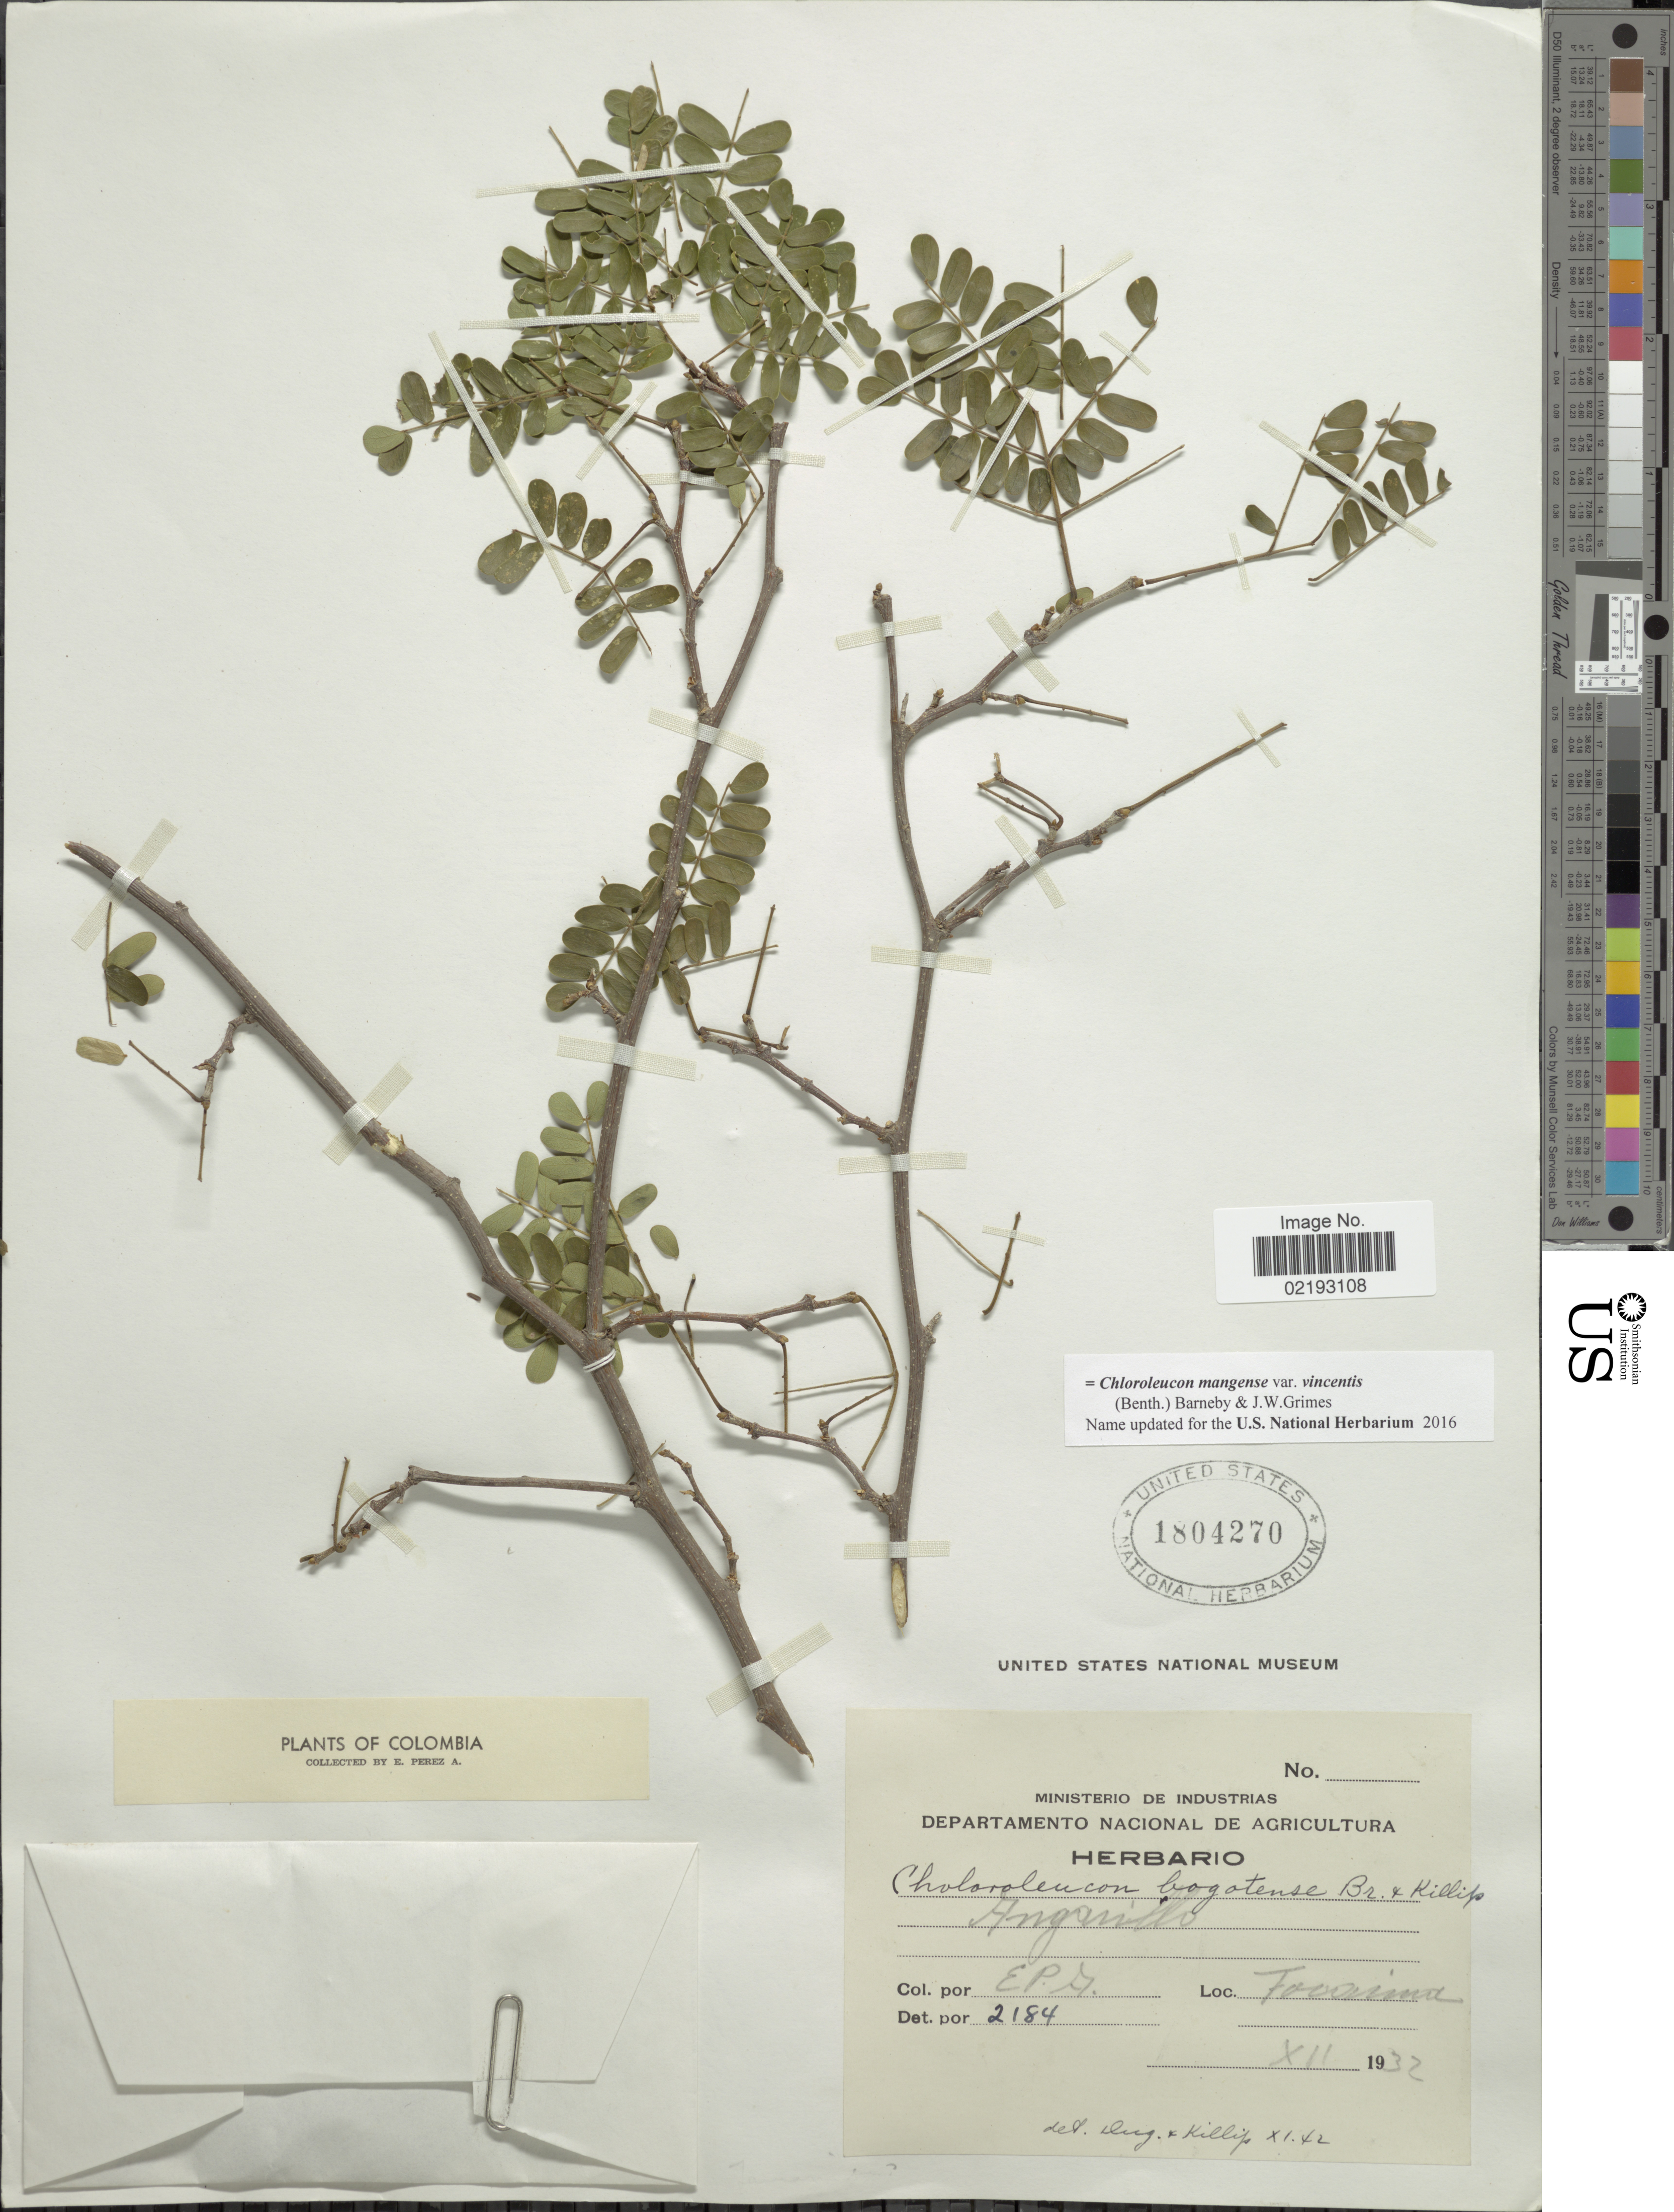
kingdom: Plantae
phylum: Tracheophyta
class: Magnoliopsida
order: Fabales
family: Fabaceae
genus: Chloroleucon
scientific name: Chloroleucon mangense var. vincentis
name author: (Benth.) Barneby & J.W. Grimes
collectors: E. Pérez Arbeláez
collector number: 2184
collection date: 1932-12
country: Colombia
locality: Tocaima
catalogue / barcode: US 1804270